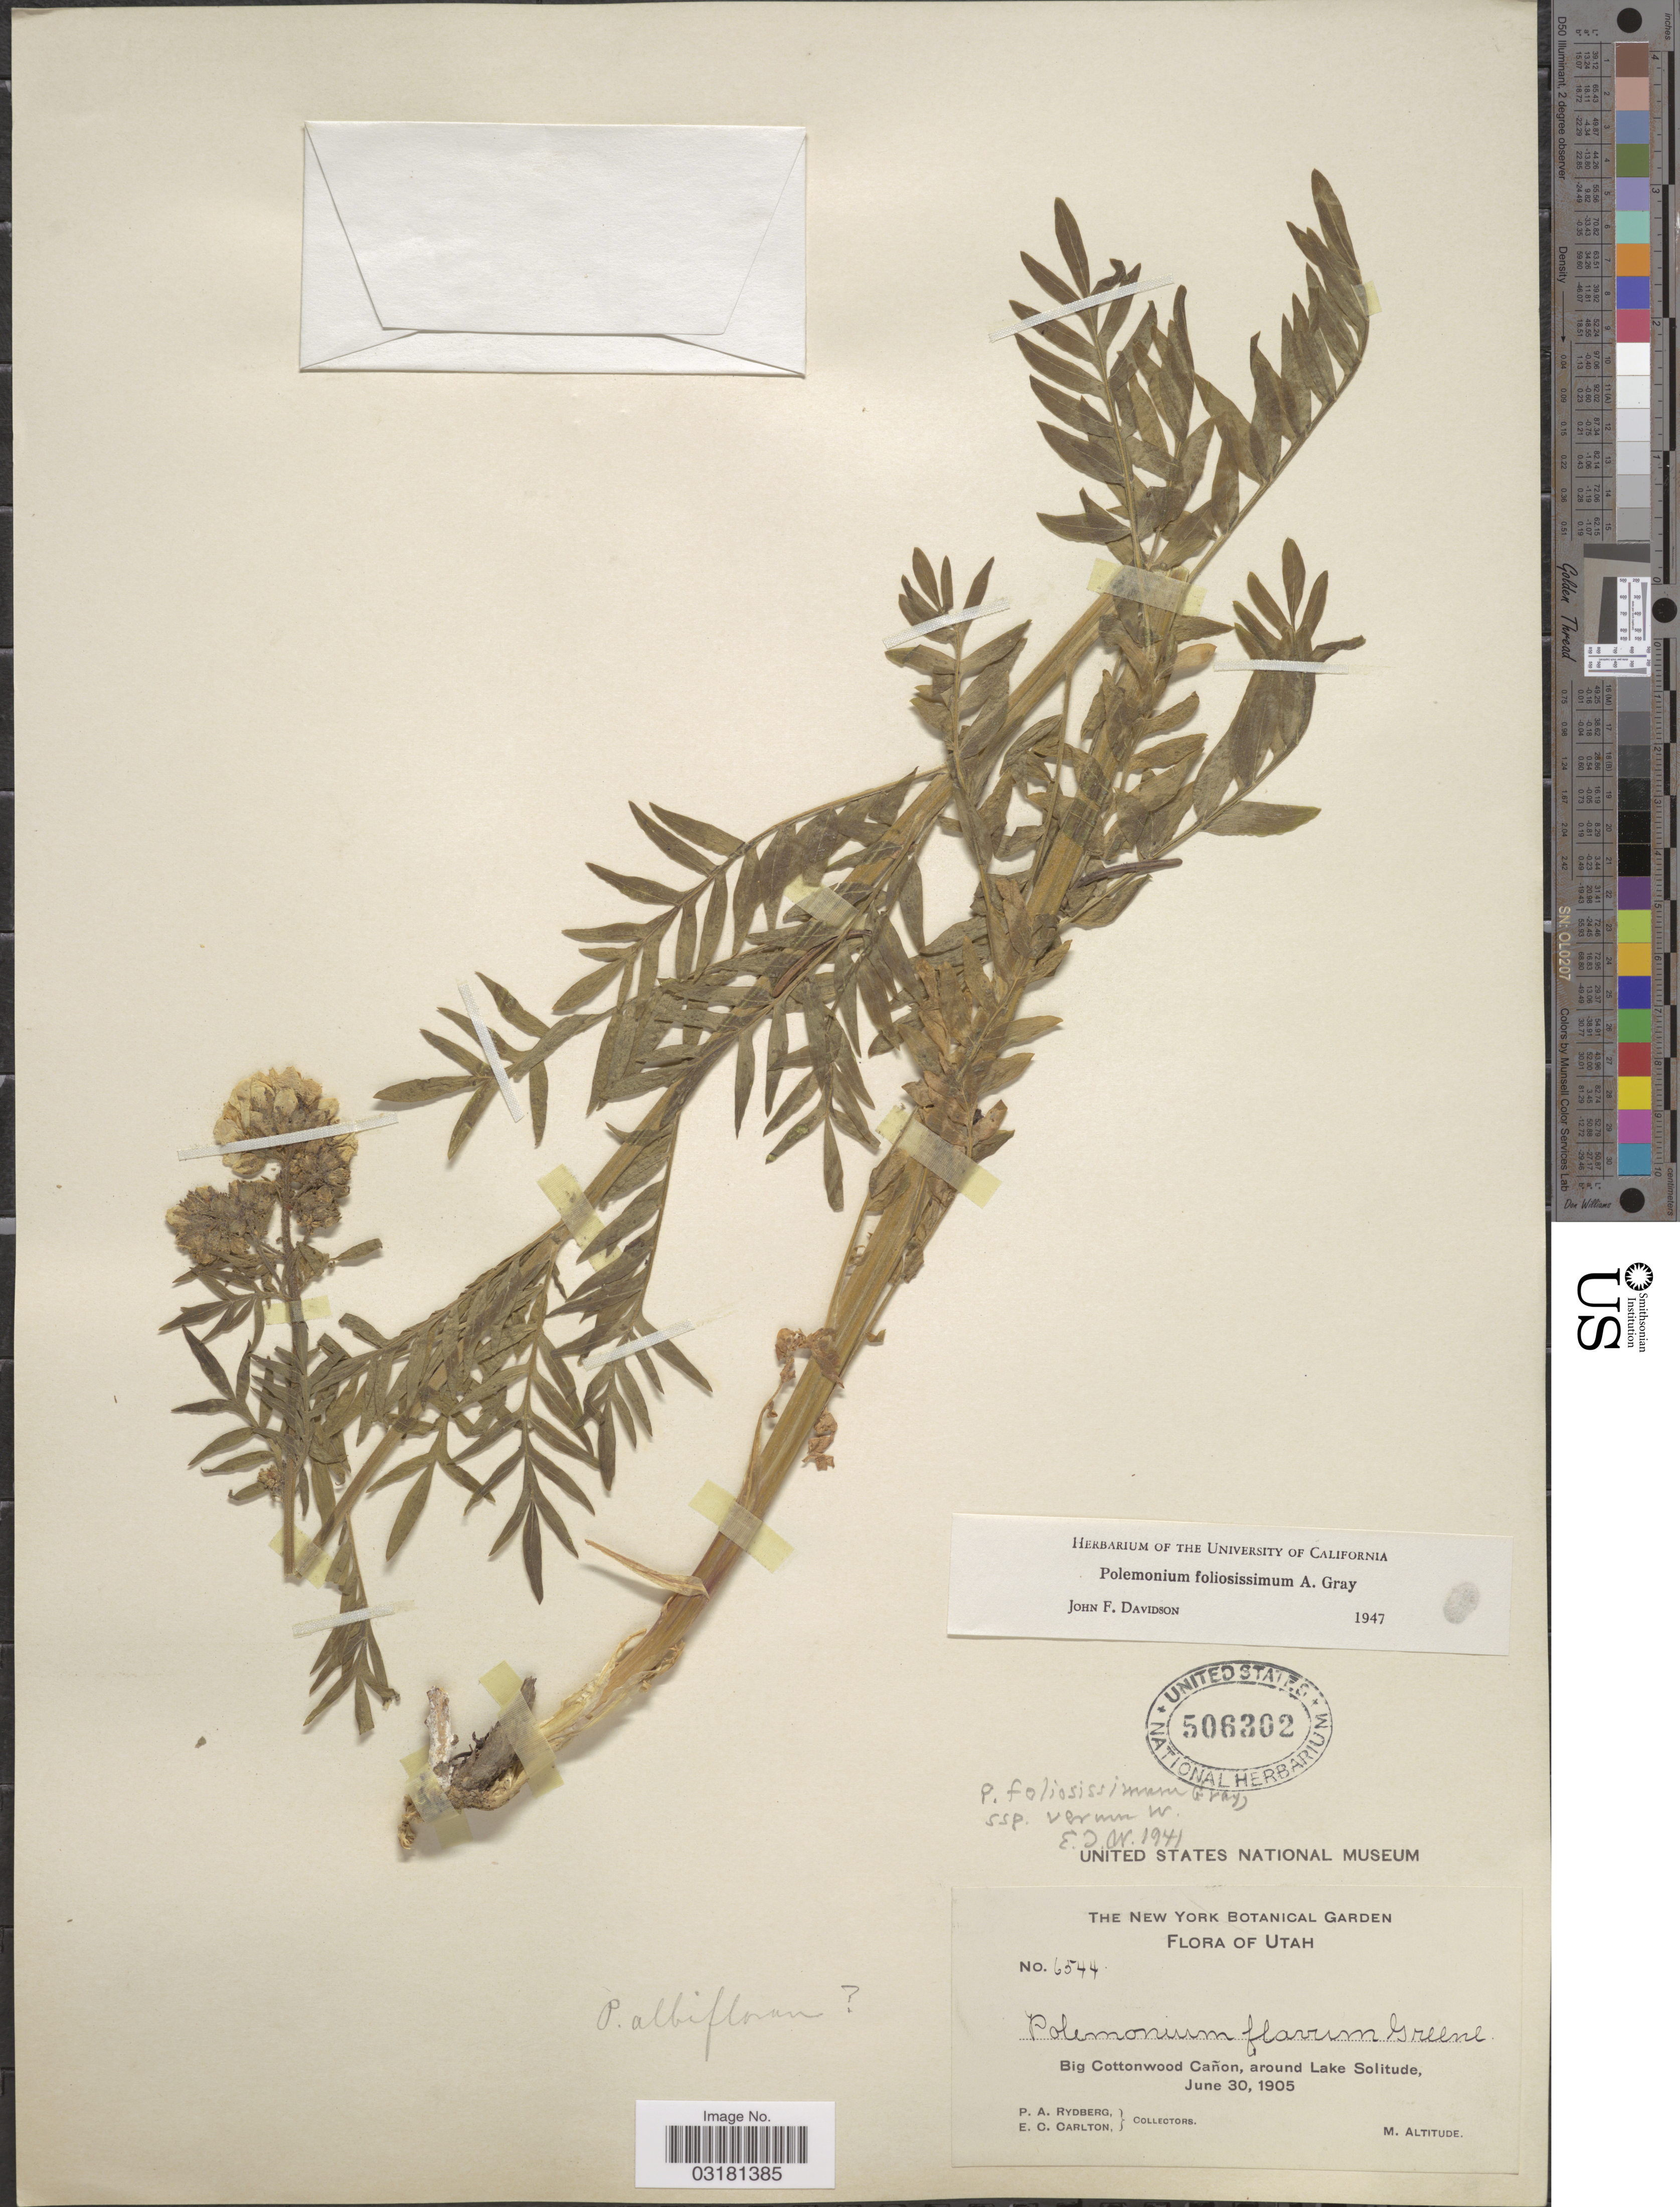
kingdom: Plantae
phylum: Tracheophyta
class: Magnoliopsida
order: Ericales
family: Polemoniaceae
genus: Polemonium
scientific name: Polemonium foliosissimum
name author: A. Gray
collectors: P. A. Rydberg & E. Carlton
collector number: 6544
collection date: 1905-06-30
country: United States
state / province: Utah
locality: Big Cottonwood Cañon, around Lake Solitude.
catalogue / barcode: US 506302